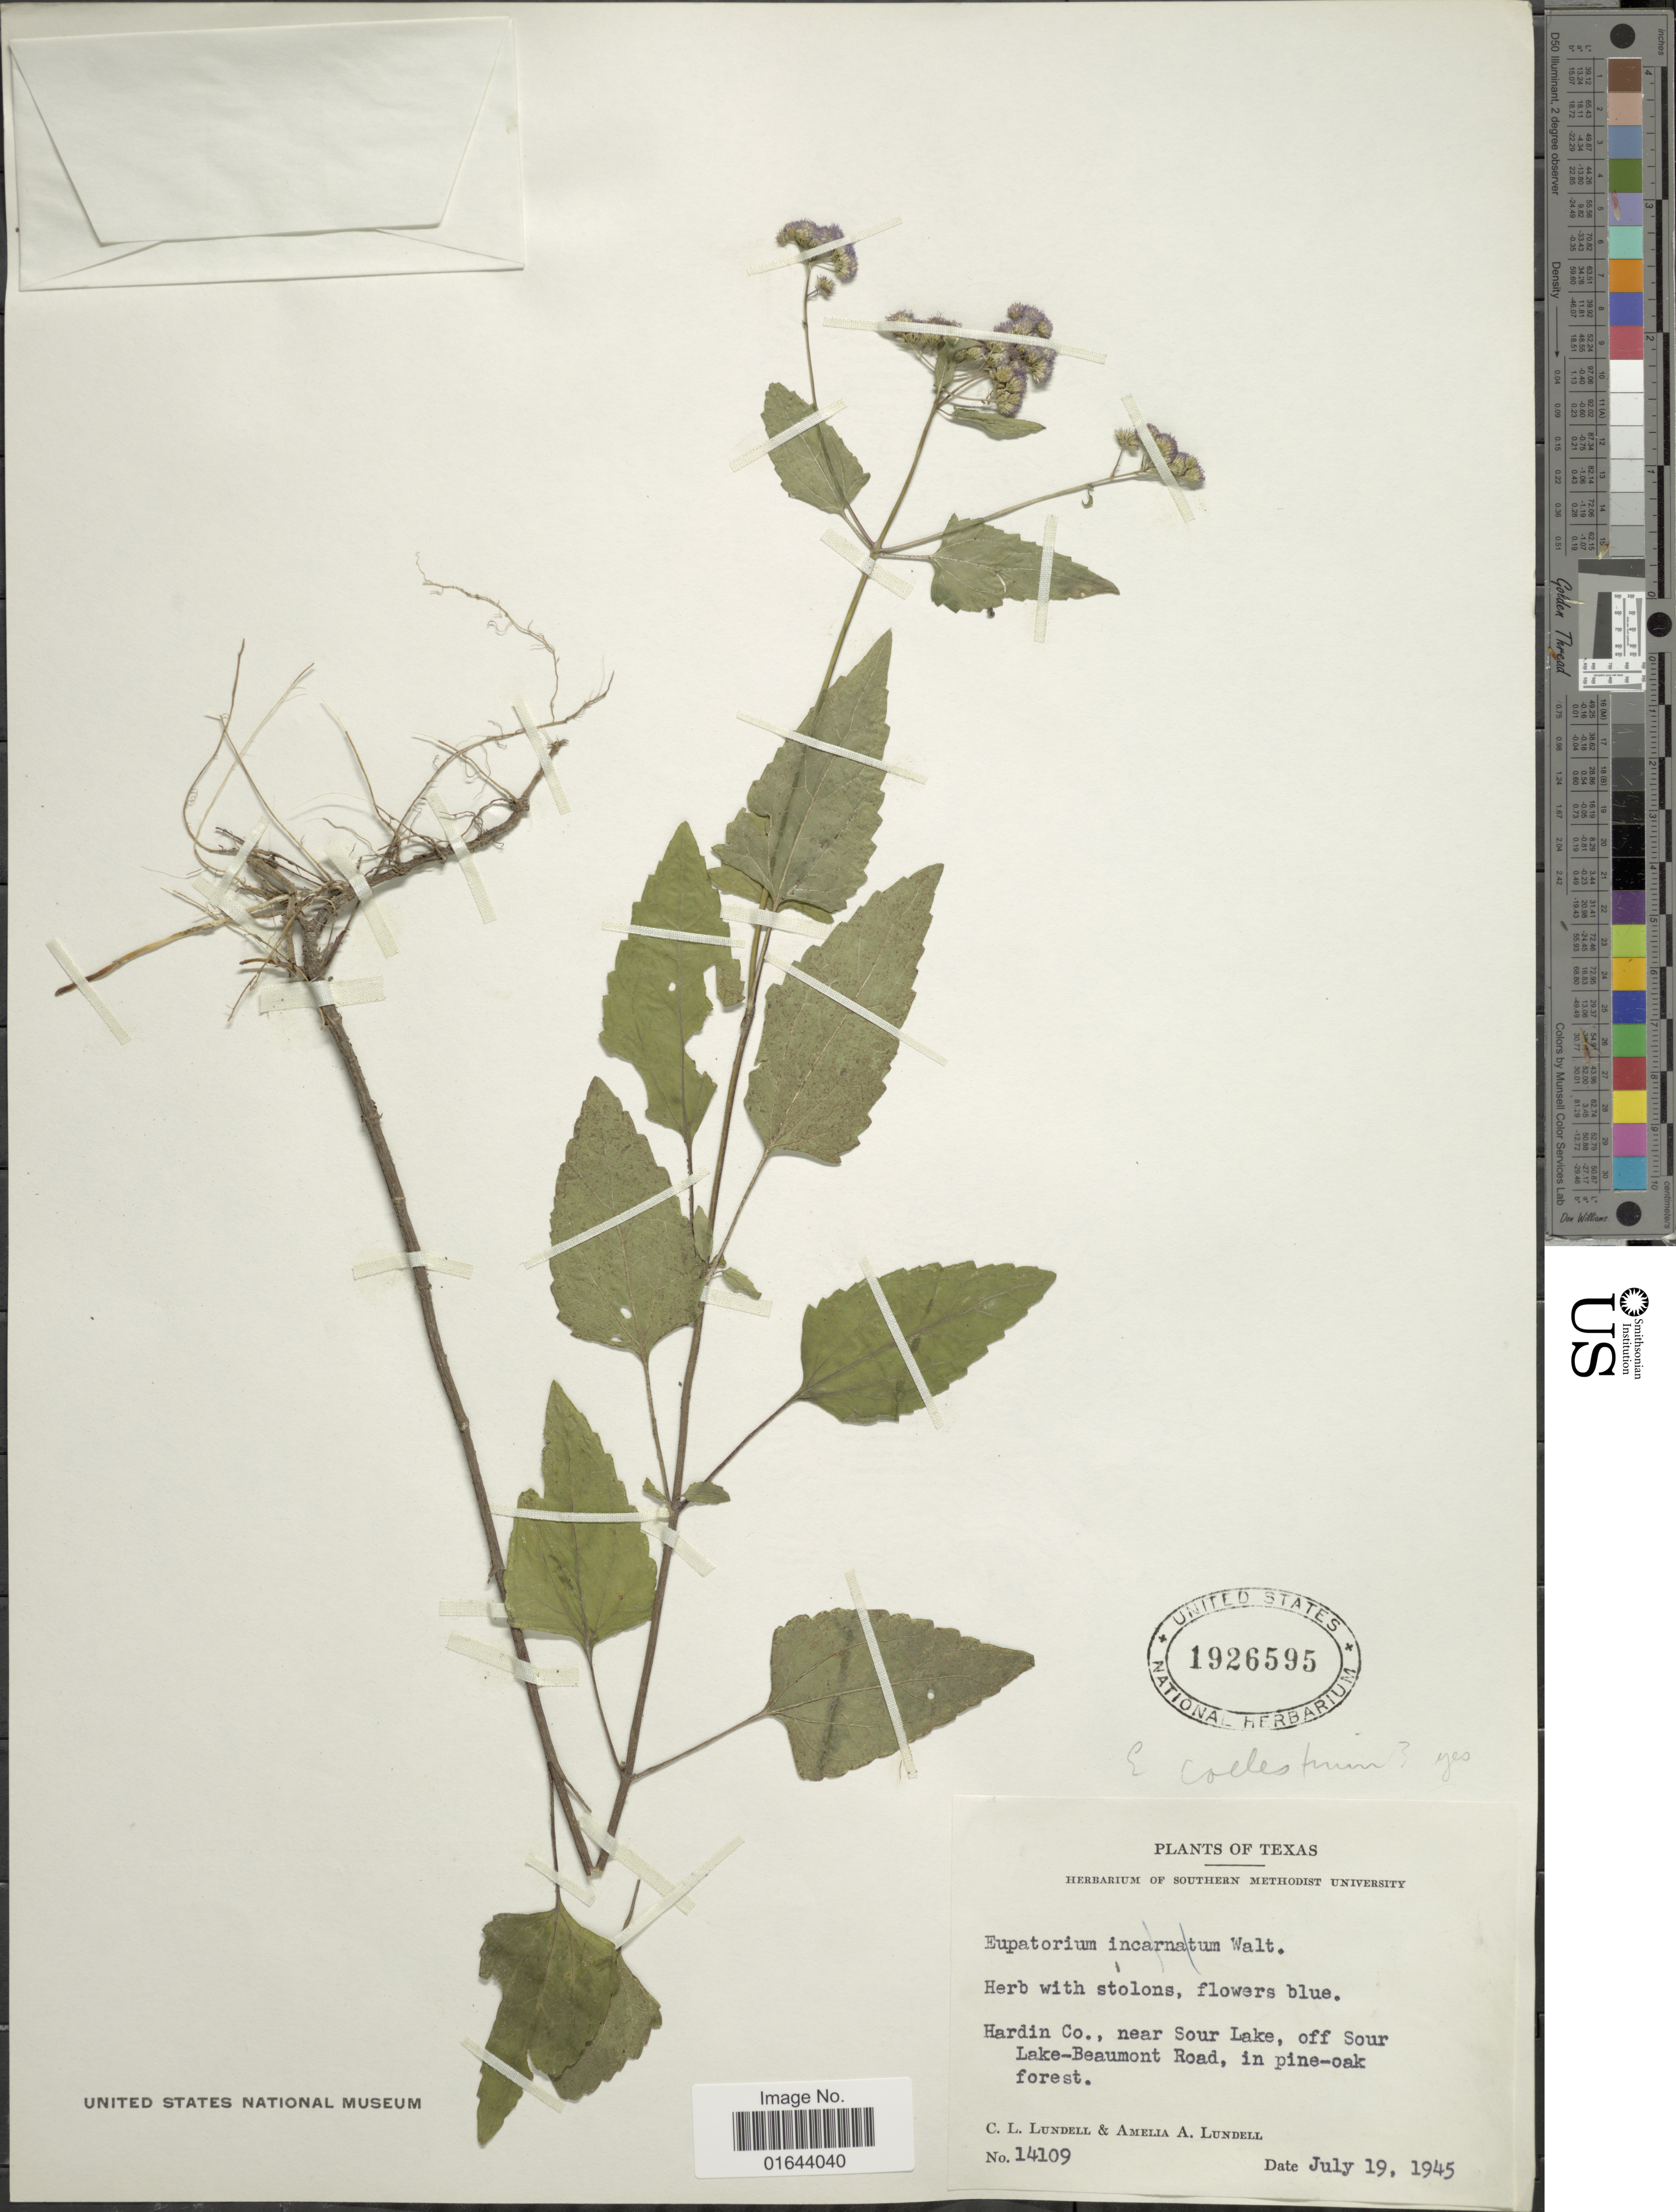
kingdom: Plantae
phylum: Tracheophyta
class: Magnoliopsida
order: Asterales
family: Asteraceae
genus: Conoclinium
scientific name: Conoclinium coelestinum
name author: (L.) DC.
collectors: C. L. Lundell & A. A. Lundell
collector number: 14109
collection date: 1945-07-19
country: United States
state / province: Texas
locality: Hardin Co., near Sour Lake, off Sour Lake-Beaumont Road, in pine-oak forest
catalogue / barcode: US 1926595